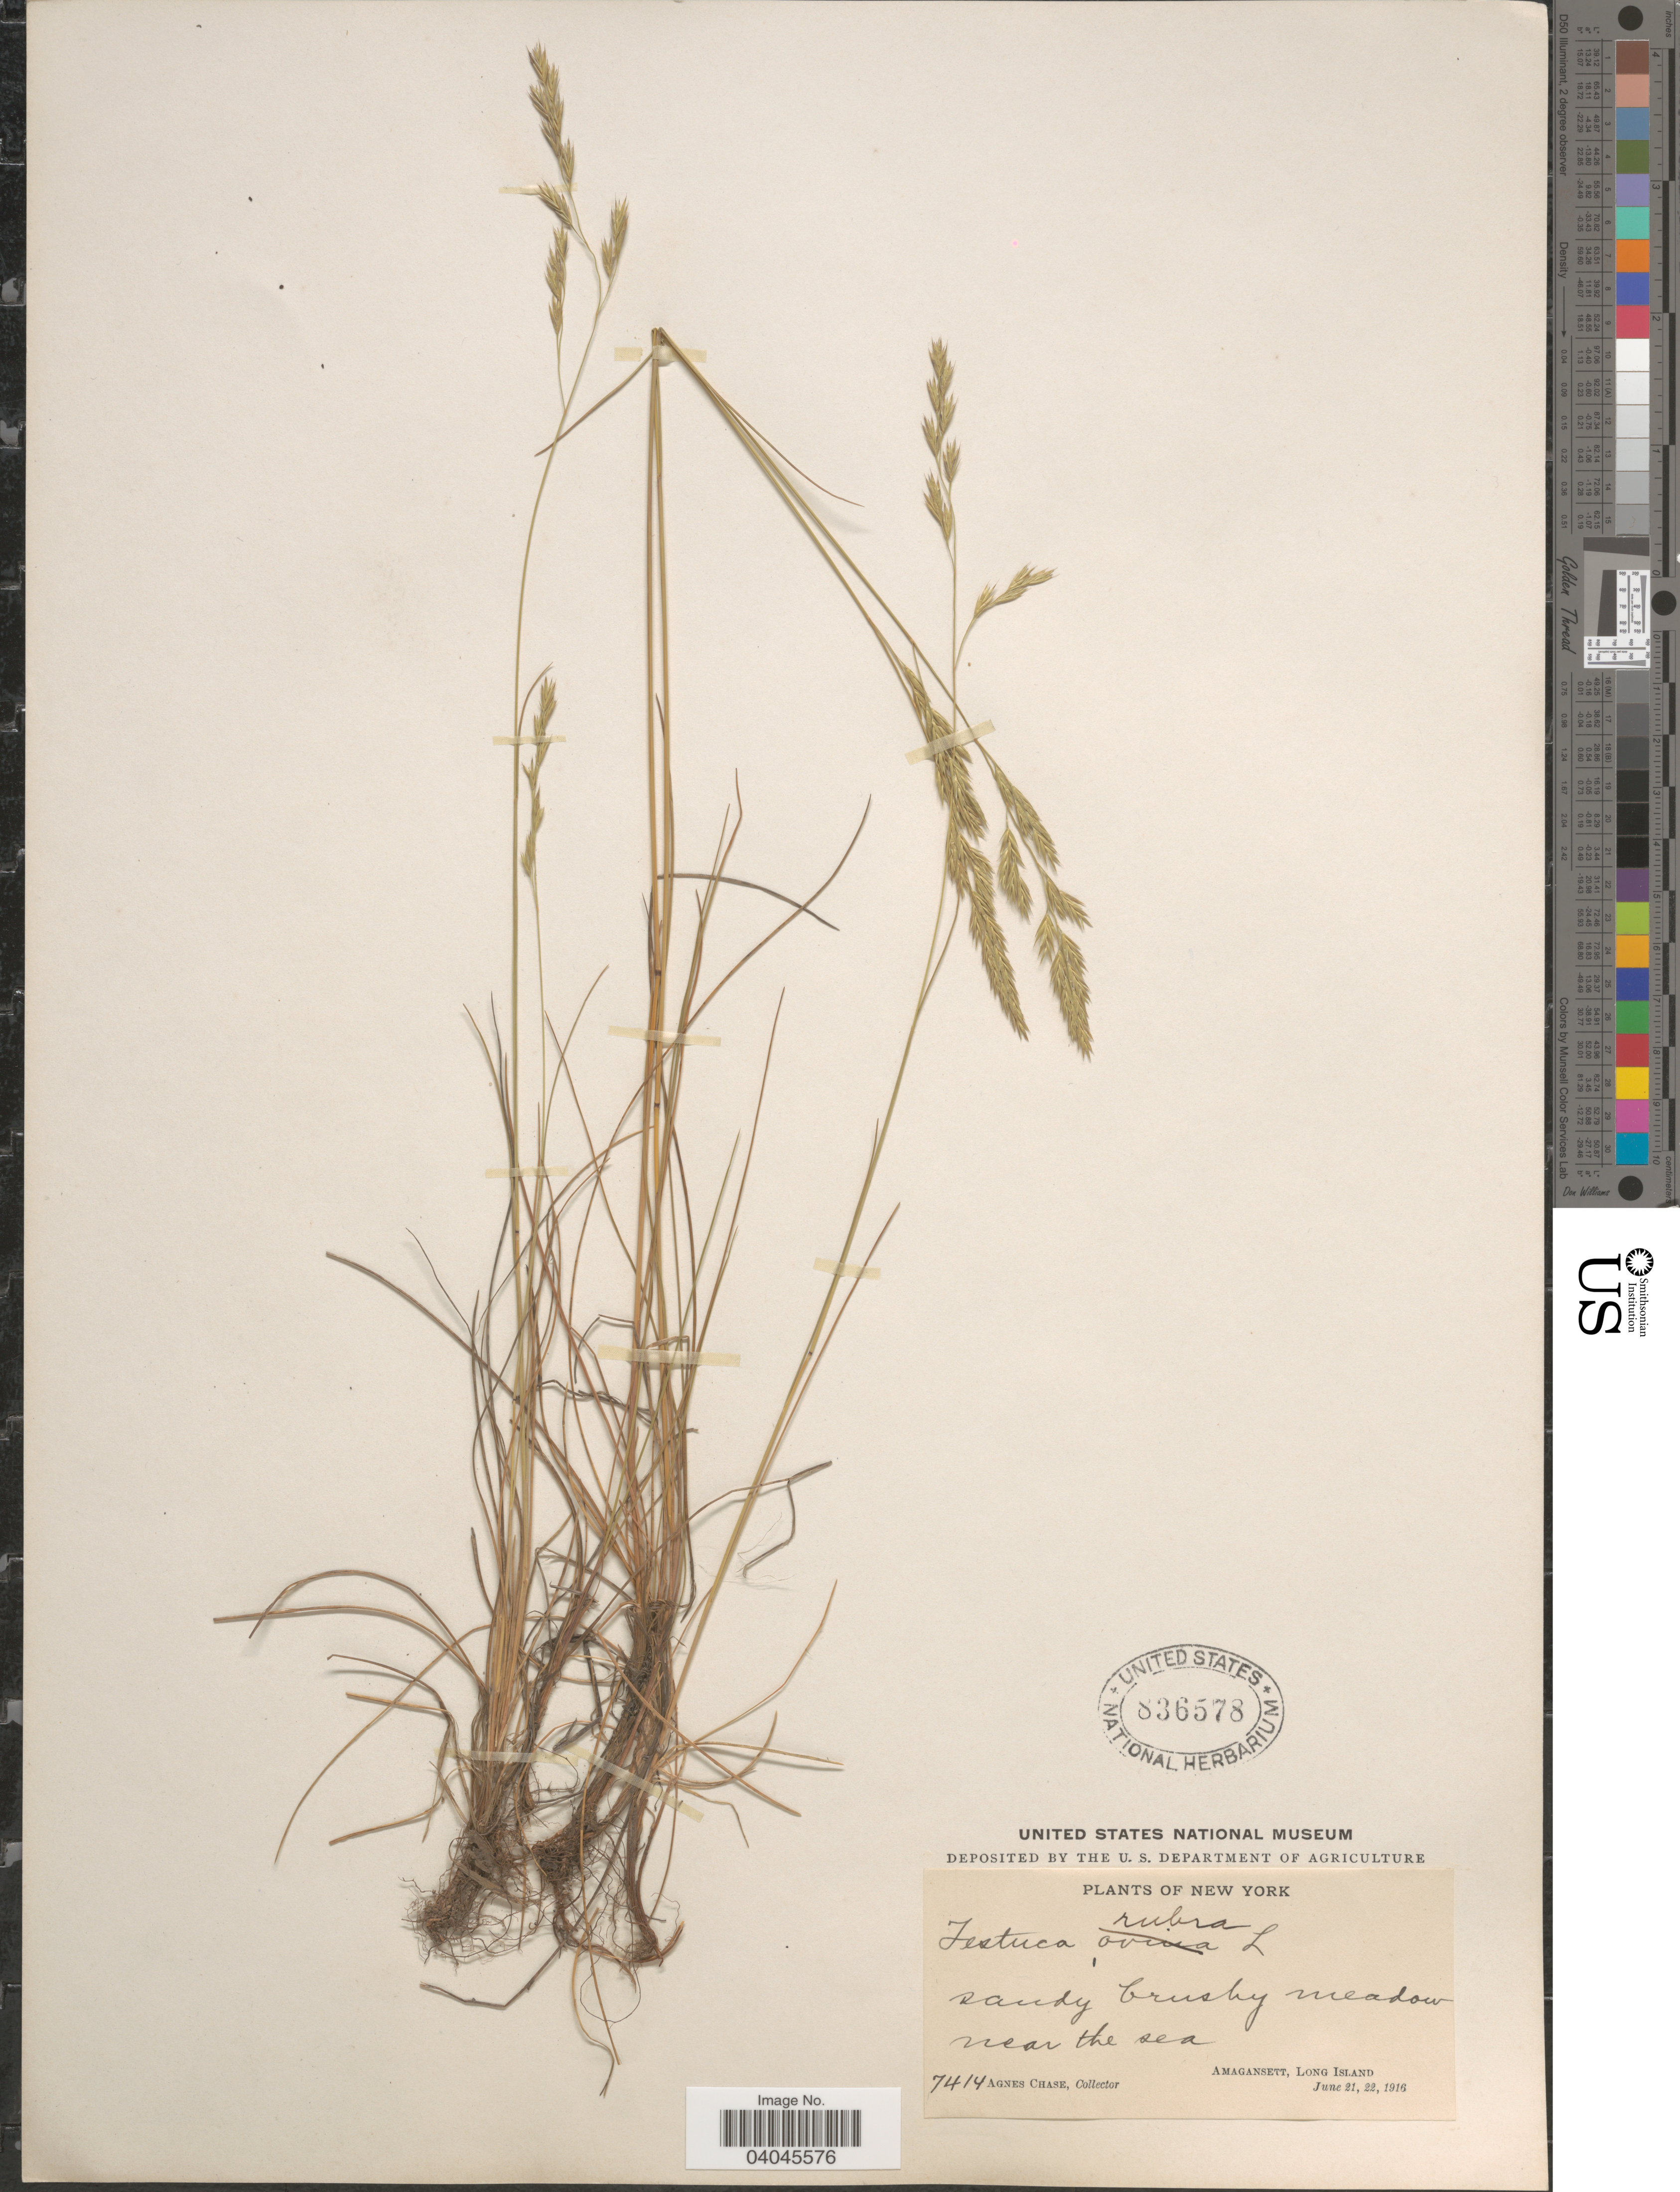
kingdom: Plantae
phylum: Tracheophyta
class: Liliopsida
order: Poales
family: Poaceae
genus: Festuca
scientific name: Festuca rubra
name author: L.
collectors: A. Chase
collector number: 7414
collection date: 1916-06-21/1916-06-22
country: United States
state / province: New York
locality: Sandy brushy meadow near the sea. Amagansett, Long Island.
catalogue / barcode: US 836578